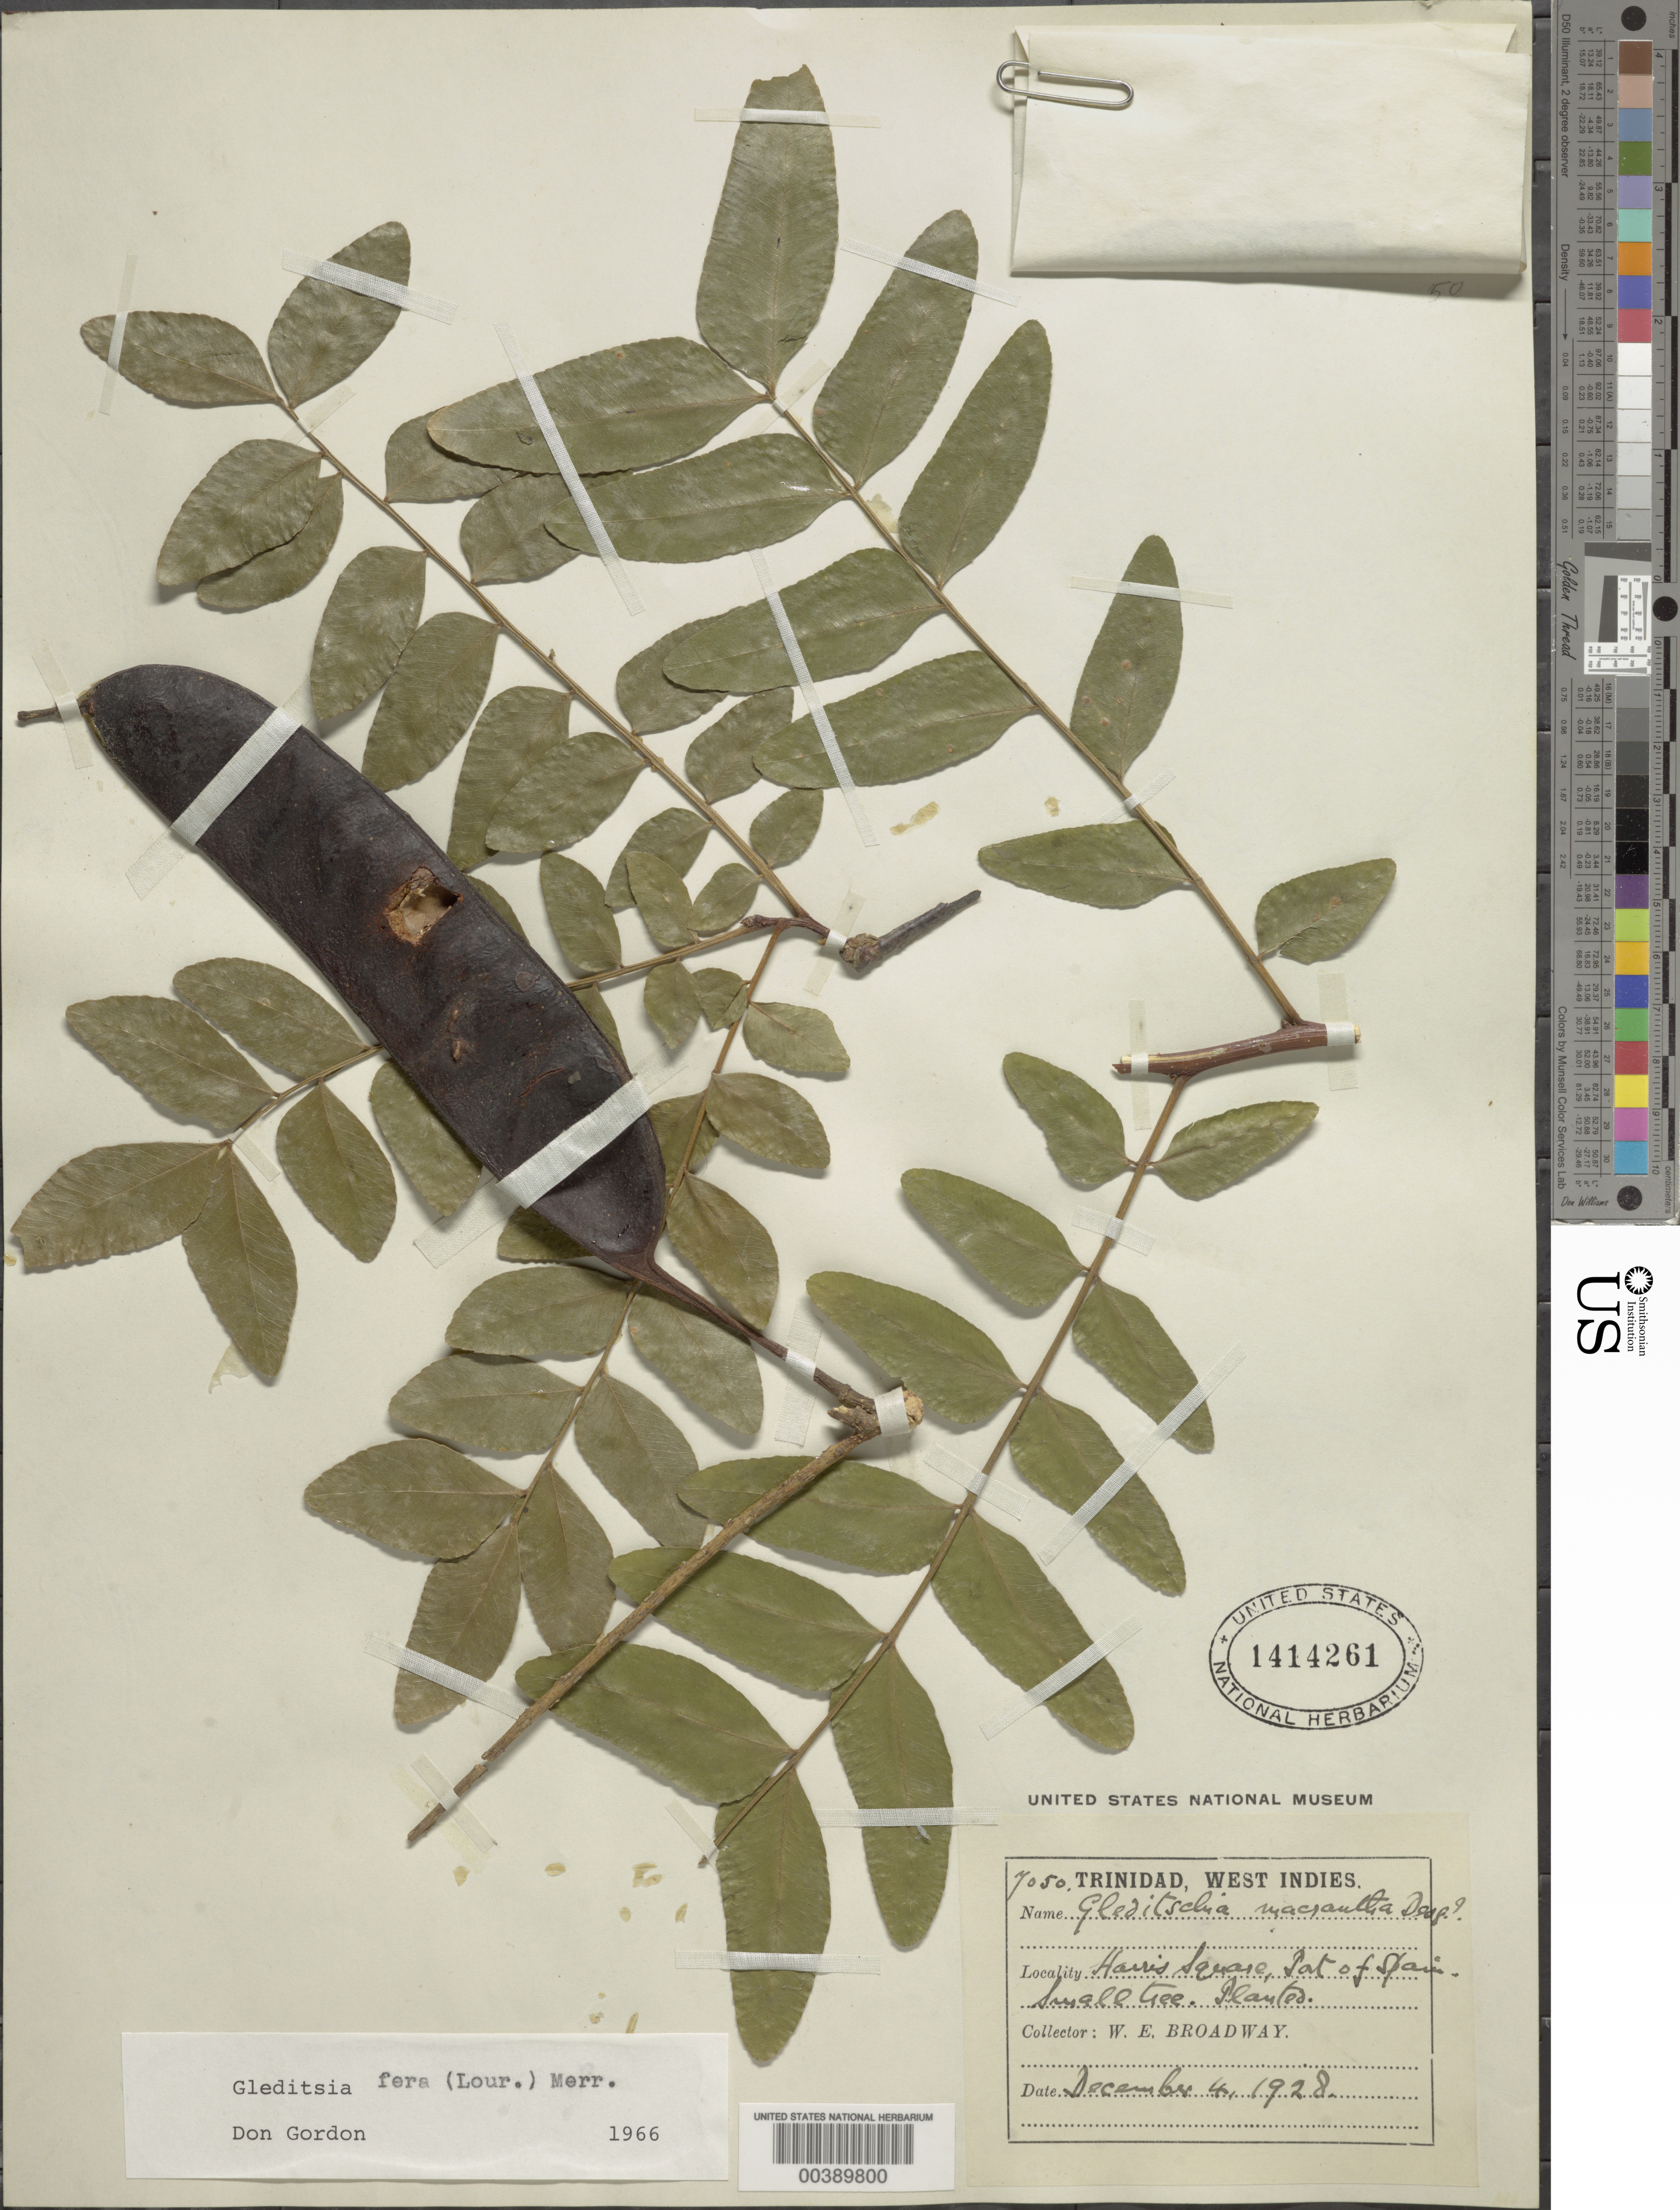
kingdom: Plantae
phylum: Tracheophyta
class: Magnoliopsida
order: Fabales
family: Fabaceae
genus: Gleditsia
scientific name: Gleditsia fera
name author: Merr.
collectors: W. E. Broadway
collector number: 7050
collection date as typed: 04 Dec 1928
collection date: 1928-12-04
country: Trinidad and Tobago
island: Trinidad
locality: Harris square, port of spain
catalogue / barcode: US 1414261